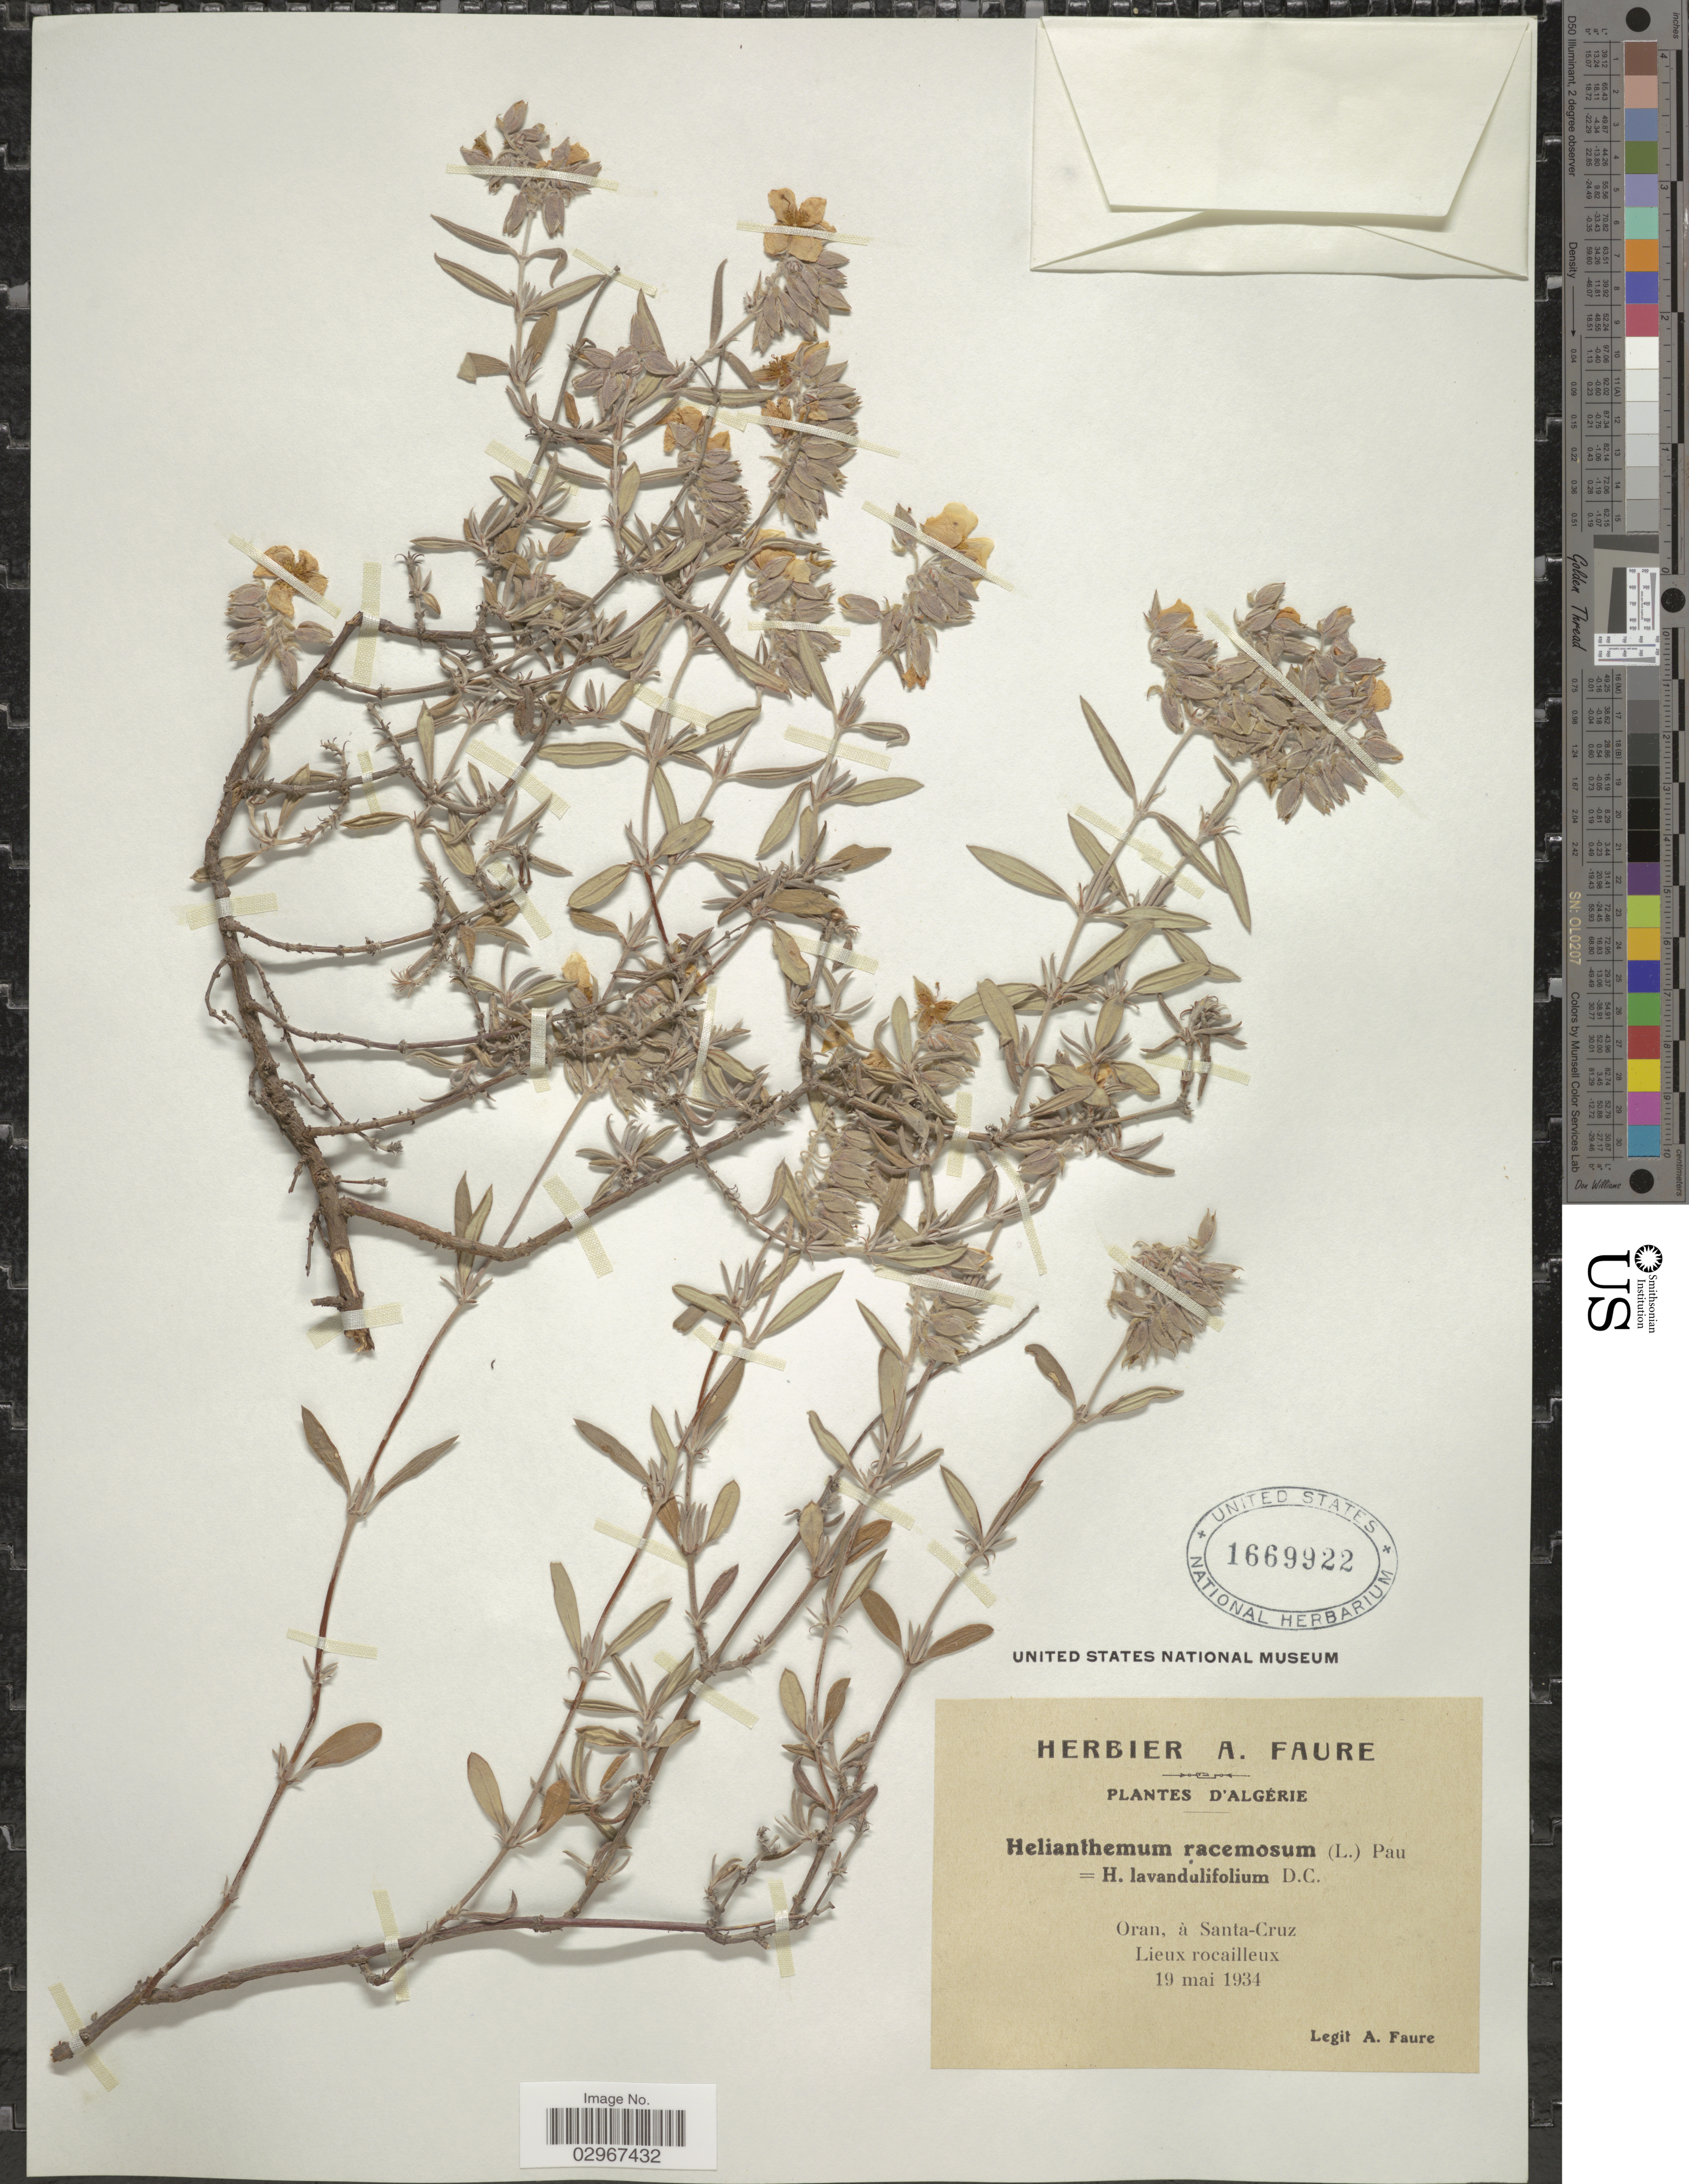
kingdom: Plantae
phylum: Tracheophyta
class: Magnoliopsida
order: Malvales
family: Cistaceae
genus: Helianthemum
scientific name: Helianthemum racemosum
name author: Pers.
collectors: A. Faure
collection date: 1934-05-19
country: Algeria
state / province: Oran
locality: À Santa-Cruz.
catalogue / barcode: US 1669922